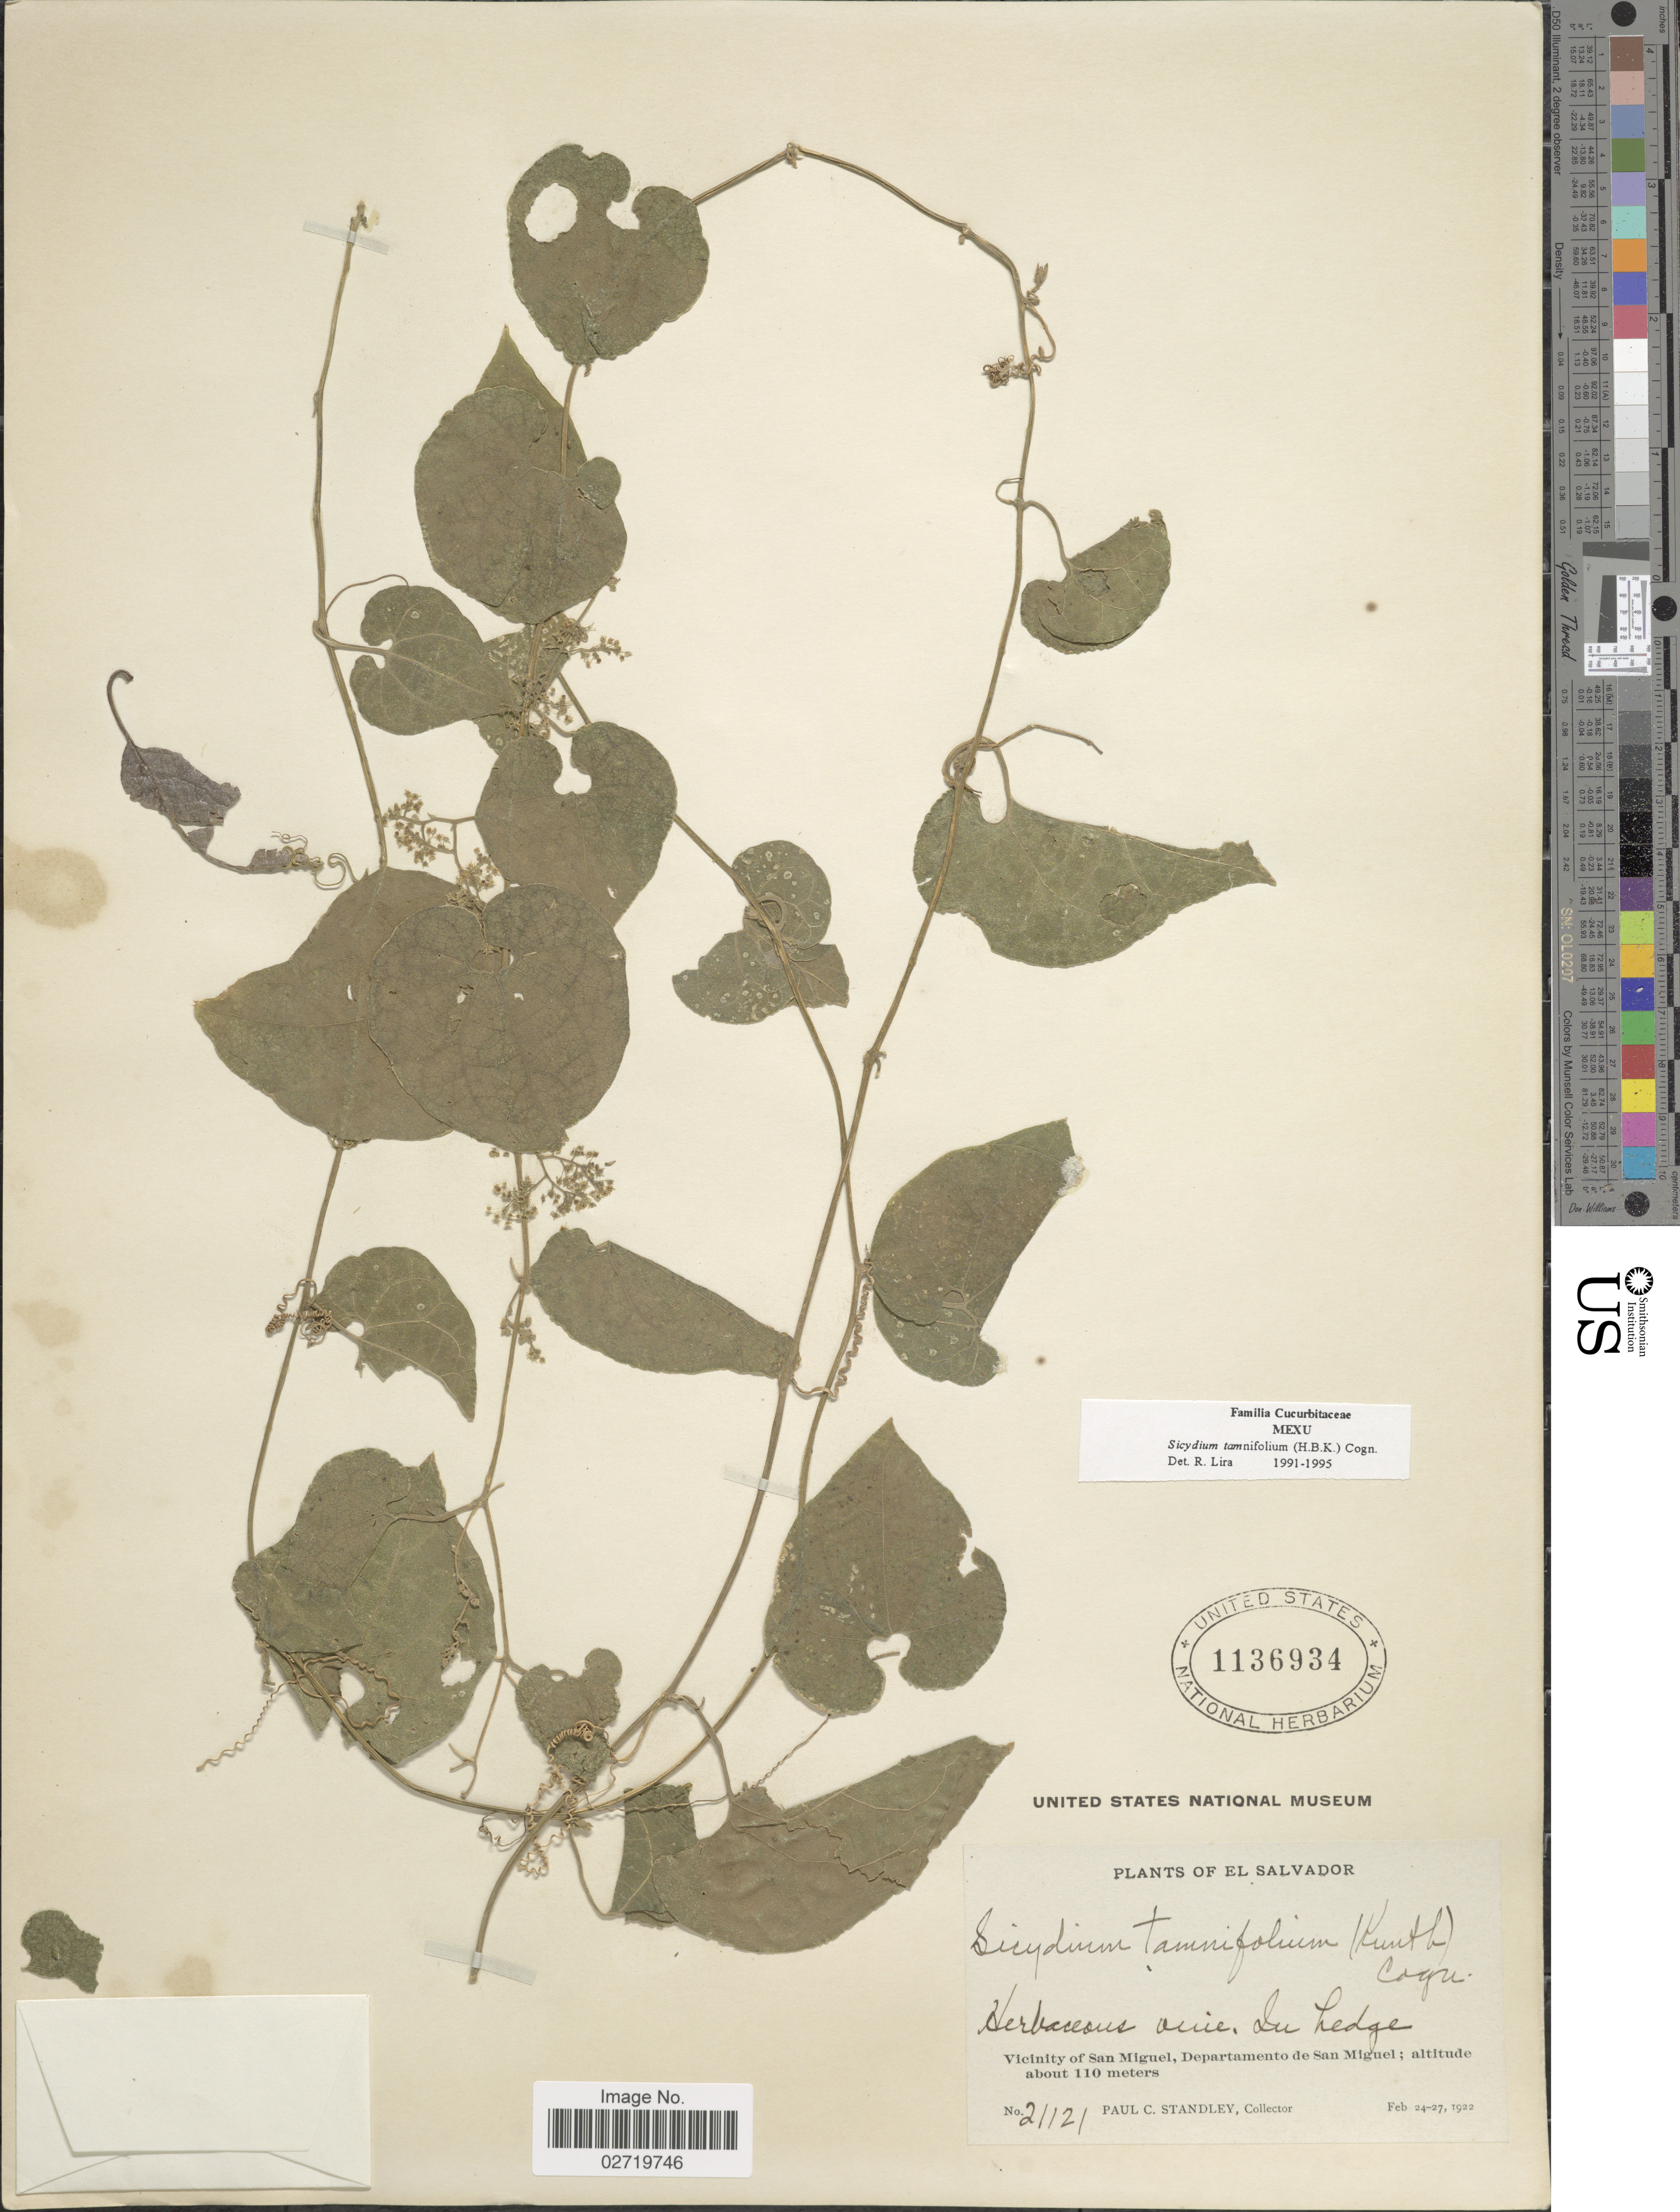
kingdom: Plantae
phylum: Tracheophyta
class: Magnoliopsida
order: Cucurbitales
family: Cucurbitaceae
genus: Sicydium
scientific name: Sicydium tamnifolium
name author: (Kunth) Cogn.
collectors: P. C. Standley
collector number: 21121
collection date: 1922-02-24/1922-02-27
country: El Salvador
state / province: San Miguel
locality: Vicinity of San Miguel, Departamento de San Miguel.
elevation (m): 110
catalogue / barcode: US 1136934